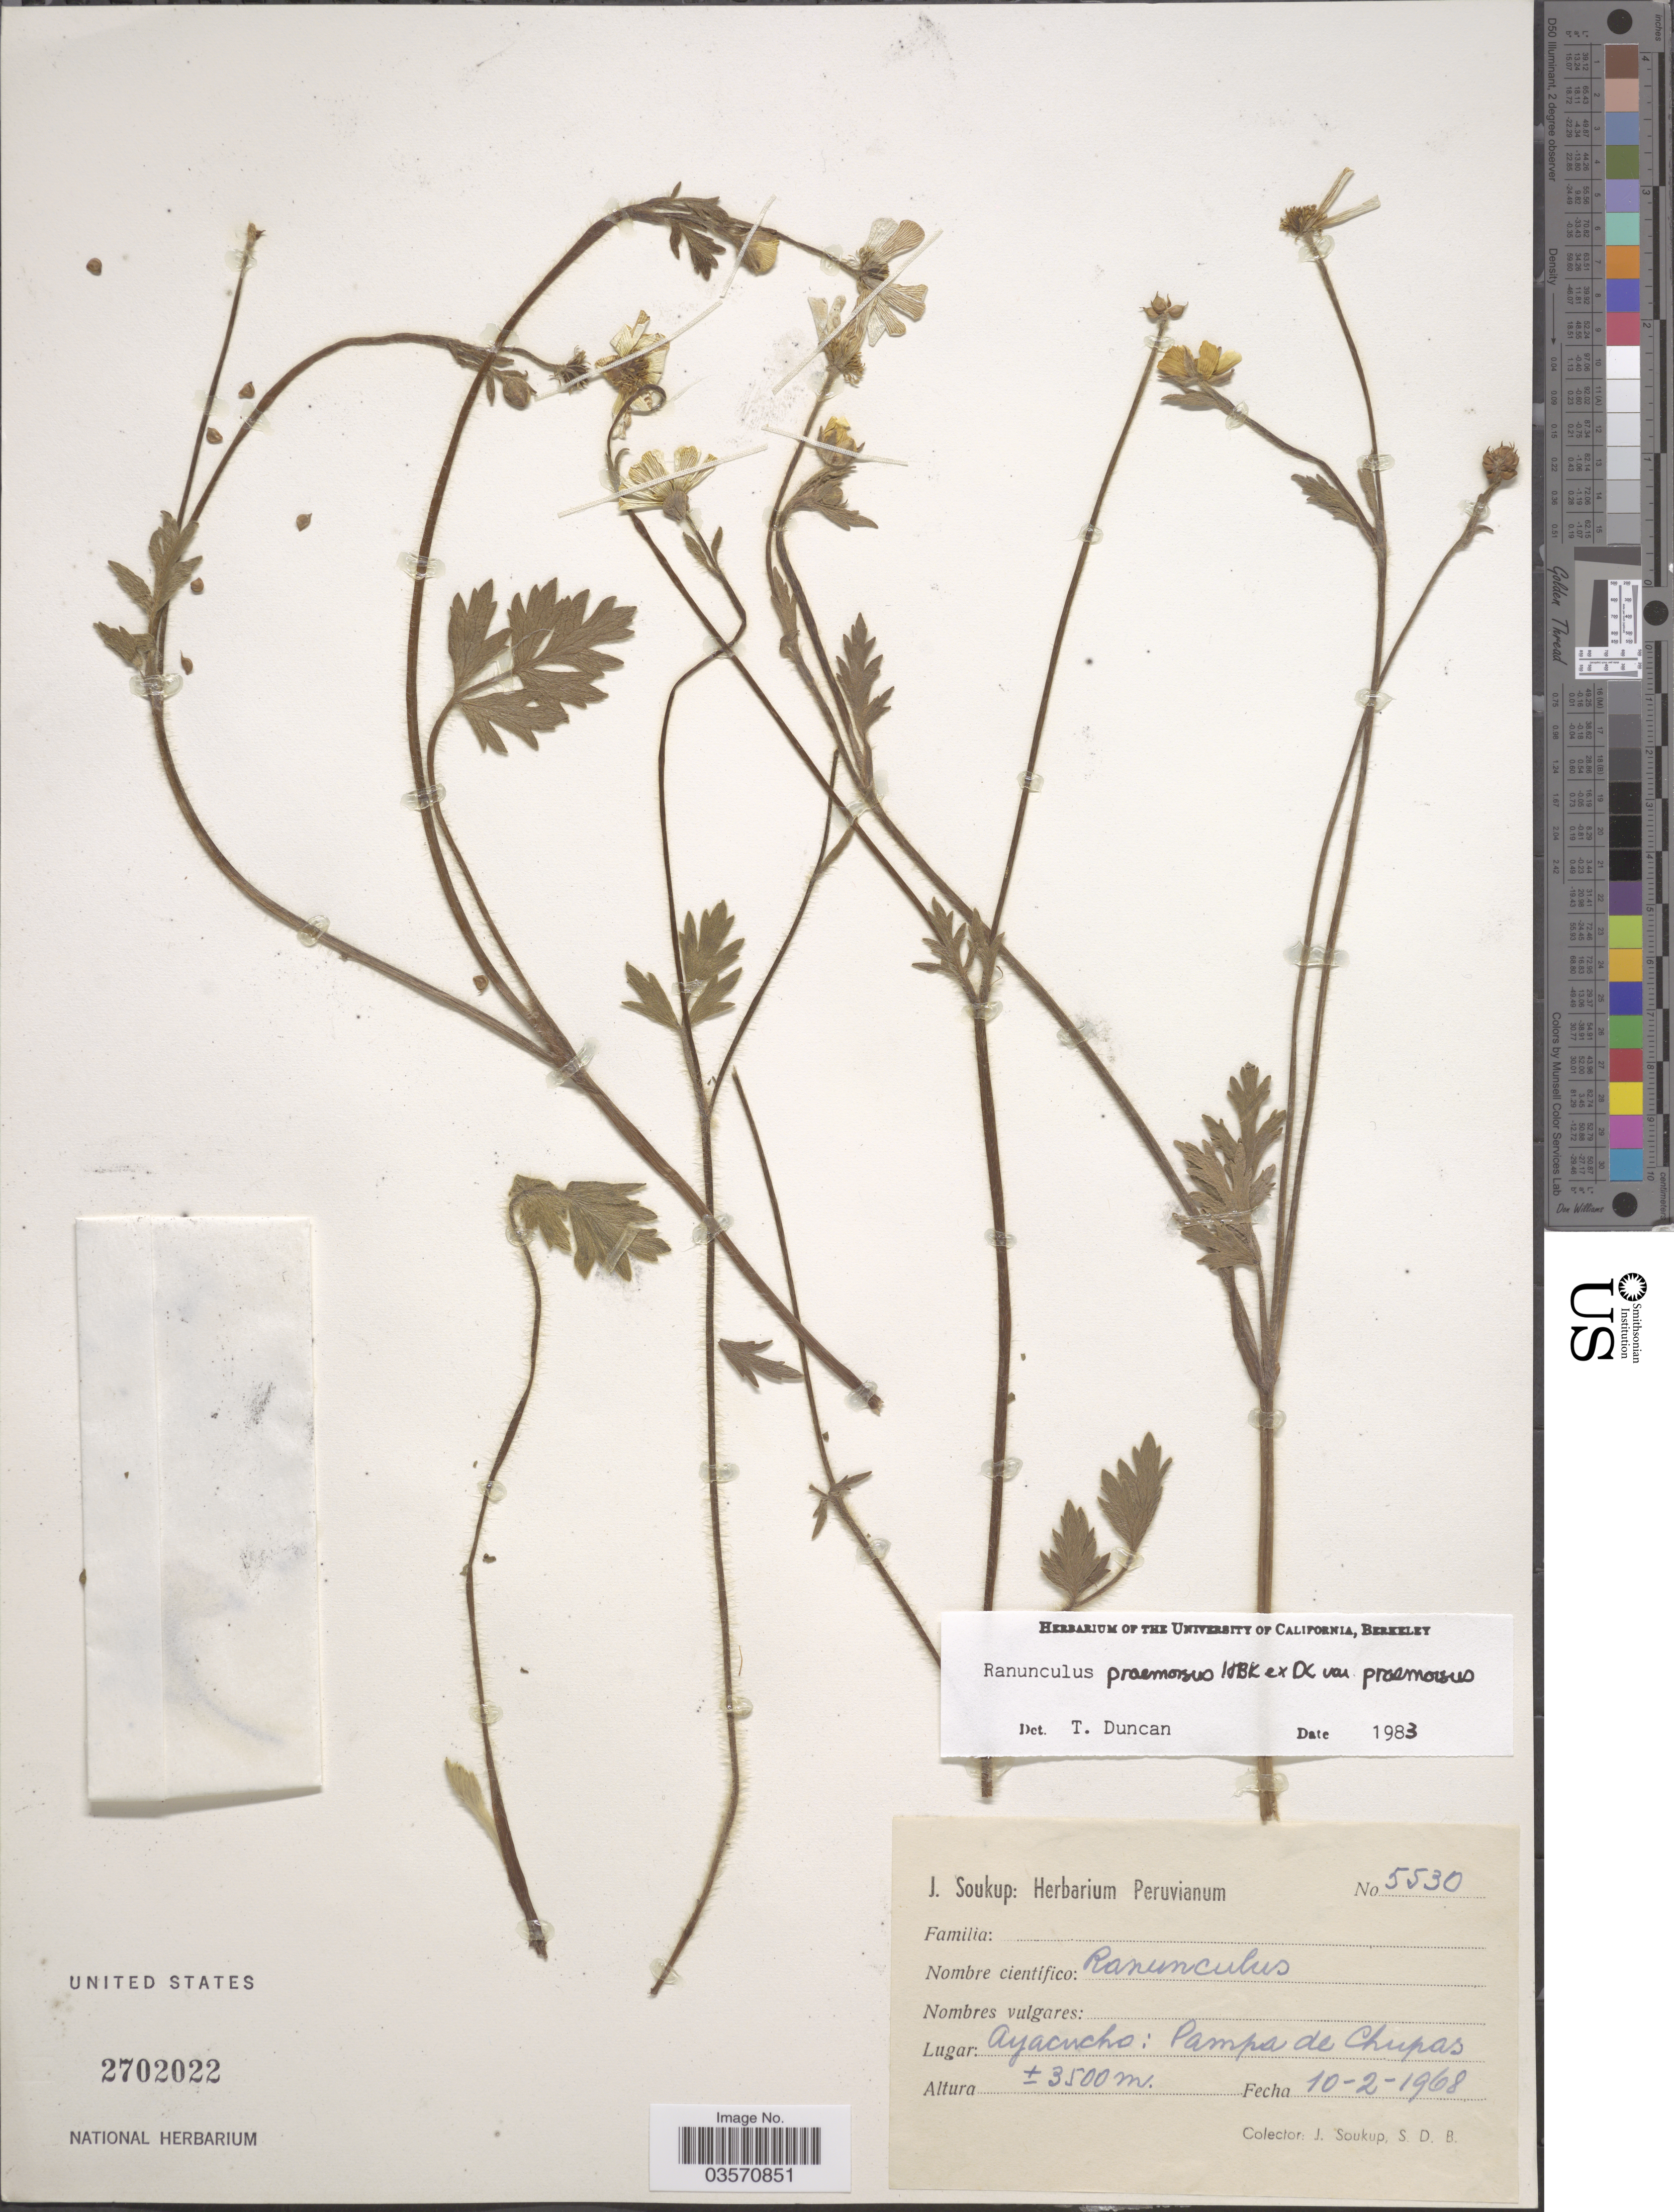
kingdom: Plantae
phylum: Tracheophyta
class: Magnoliopsida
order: Ranunculales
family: Ranunculaceae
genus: Ranunculus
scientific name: Ranunculus praemorsus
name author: Kunth ex DC.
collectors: J. Soukop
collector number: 5530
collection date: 1968-02-10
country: Peru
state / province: Ayacucho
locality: Lugar: Ayacucho: Pampa de Chupas.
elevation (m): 3500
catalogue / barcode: US 2702022